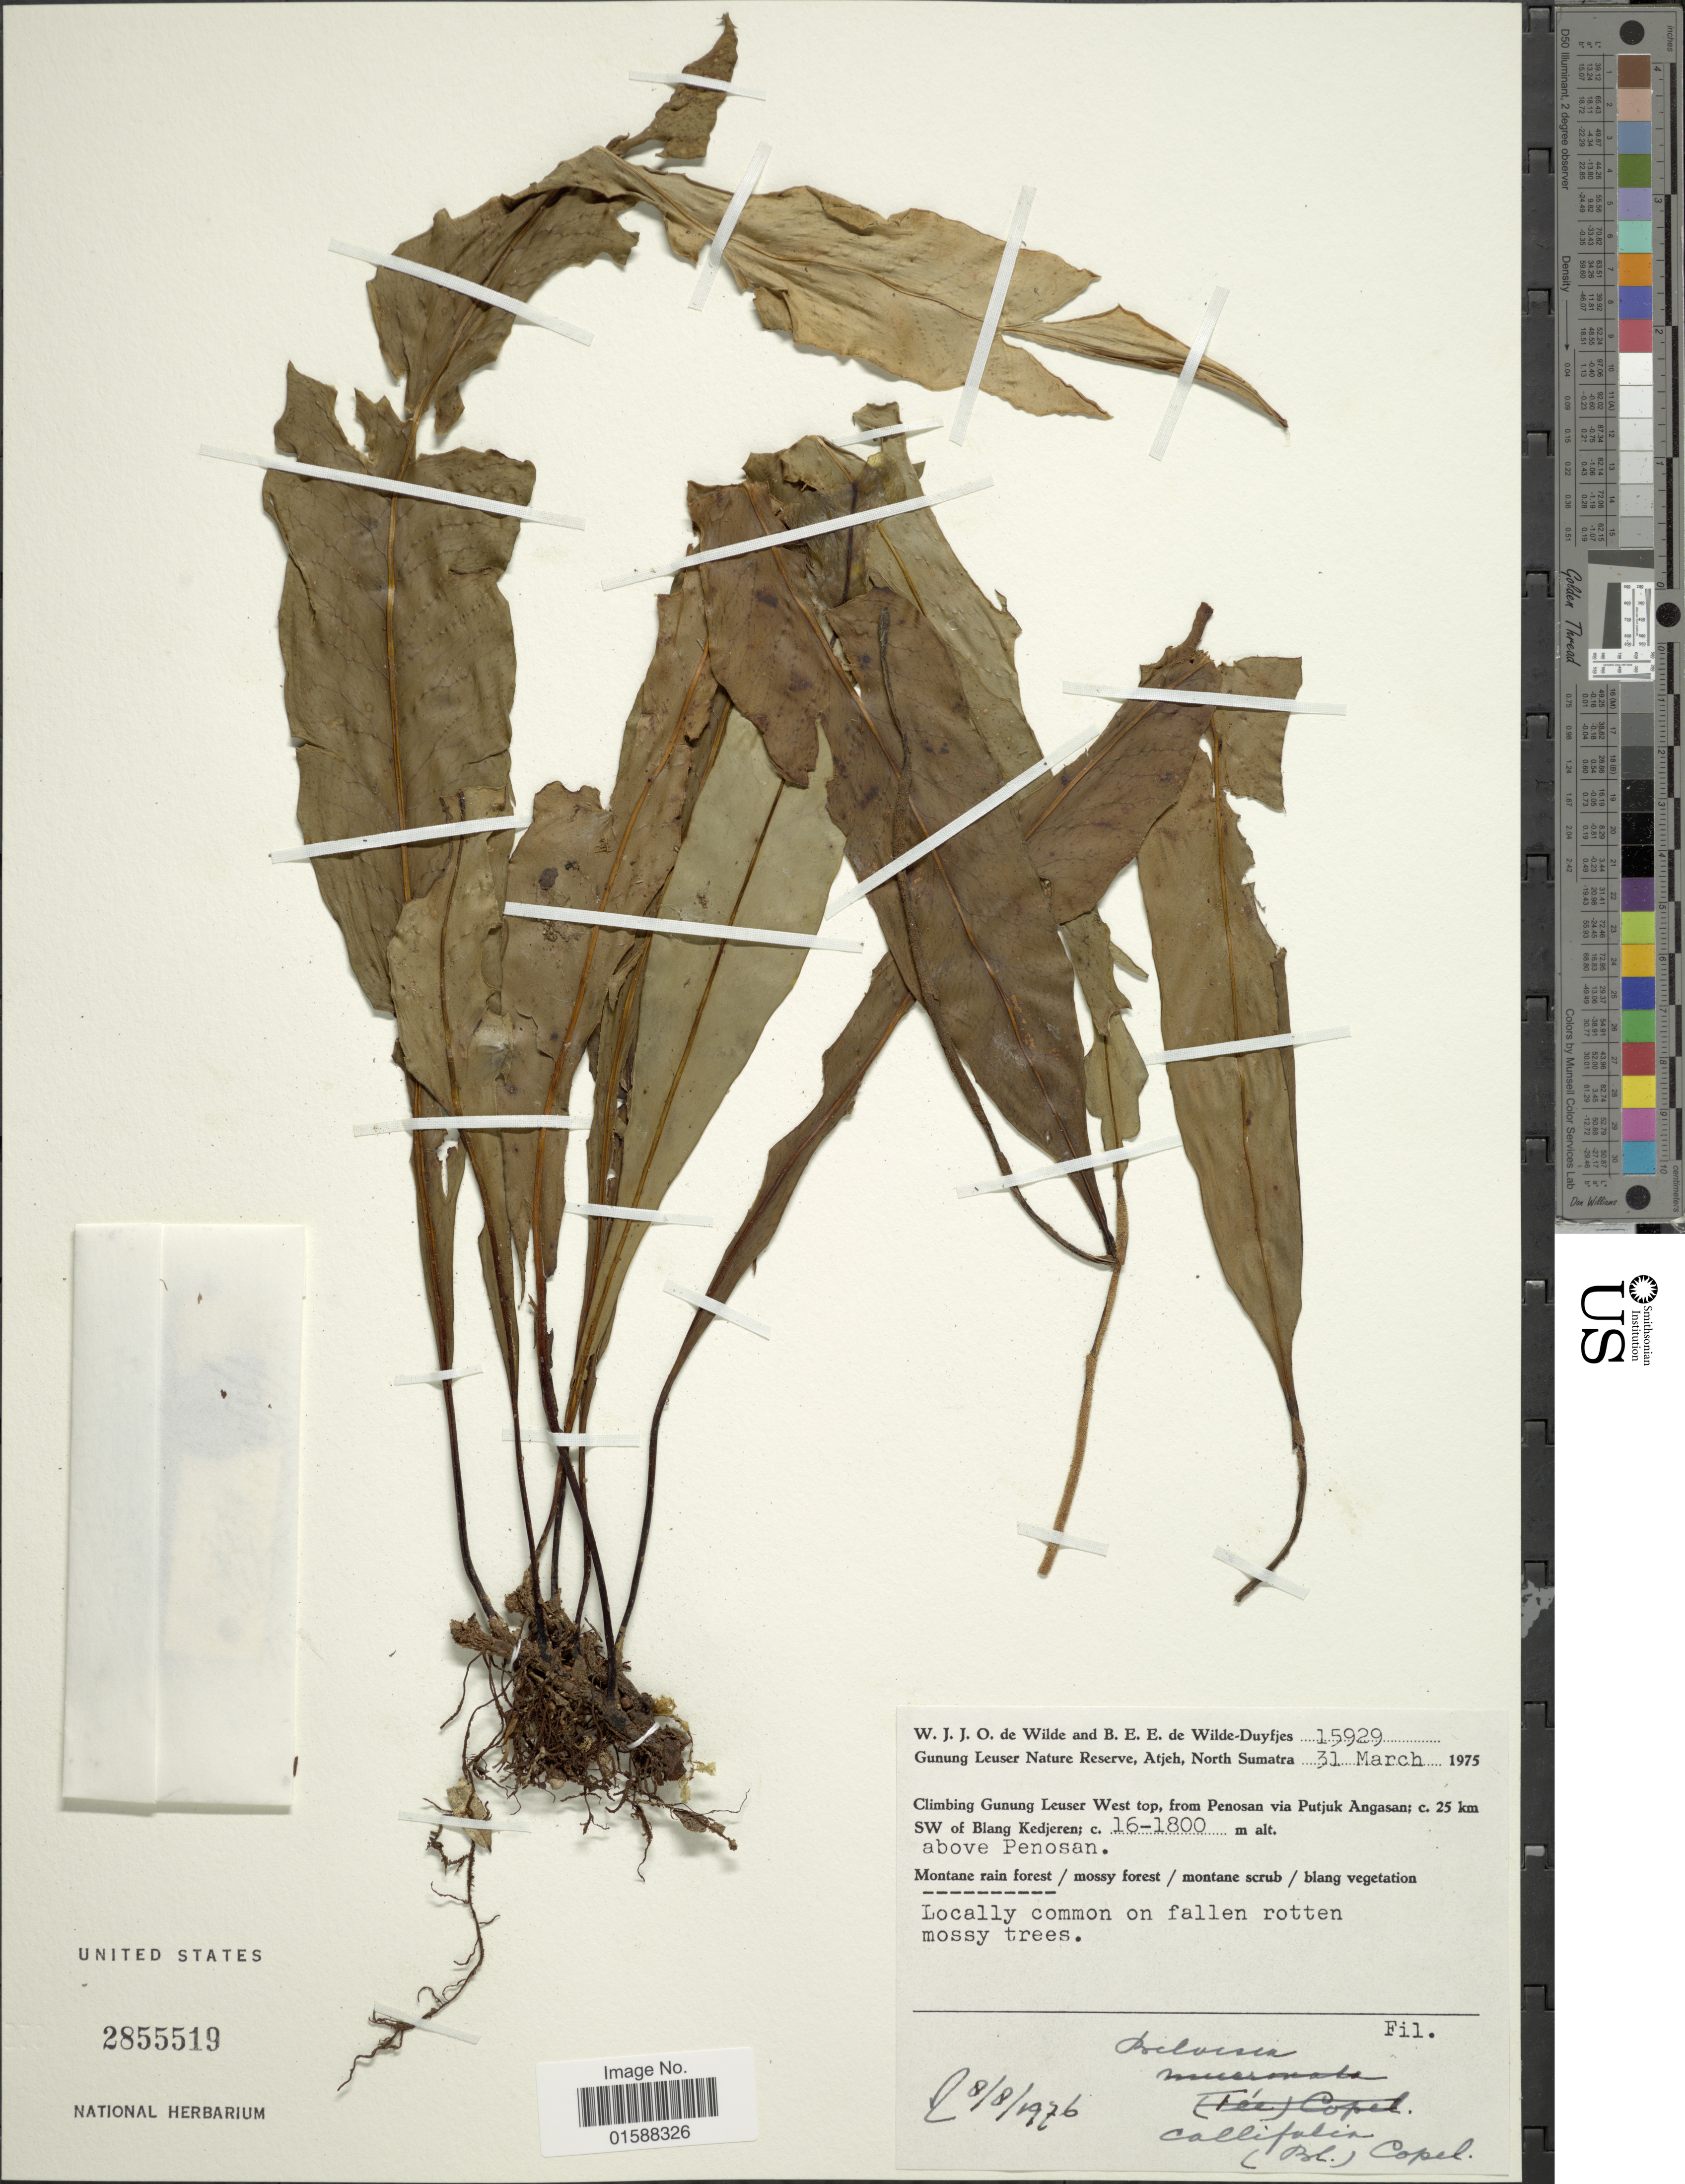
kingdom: Plantae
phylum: Tracheophyta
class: Polypodiopsida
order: Polypodiales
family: Polypodiaceae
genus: Lepisorus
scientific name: Lepisorus califolia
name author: (Christ)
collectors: W. J. de Wilde & B. E. de Wilde-Duyfjes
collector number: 15929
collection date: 1975-03-31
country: Indonesia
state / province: Sumatra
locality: Gunung Leuser Nature Reserve, Atjeh, North Sumatra. Climbing Gunung Leuser West top, from Penosan via Putjuk Angasan; c. 25 km SW of Blang Kedjeren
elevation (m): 1600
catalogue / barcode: US 2855519